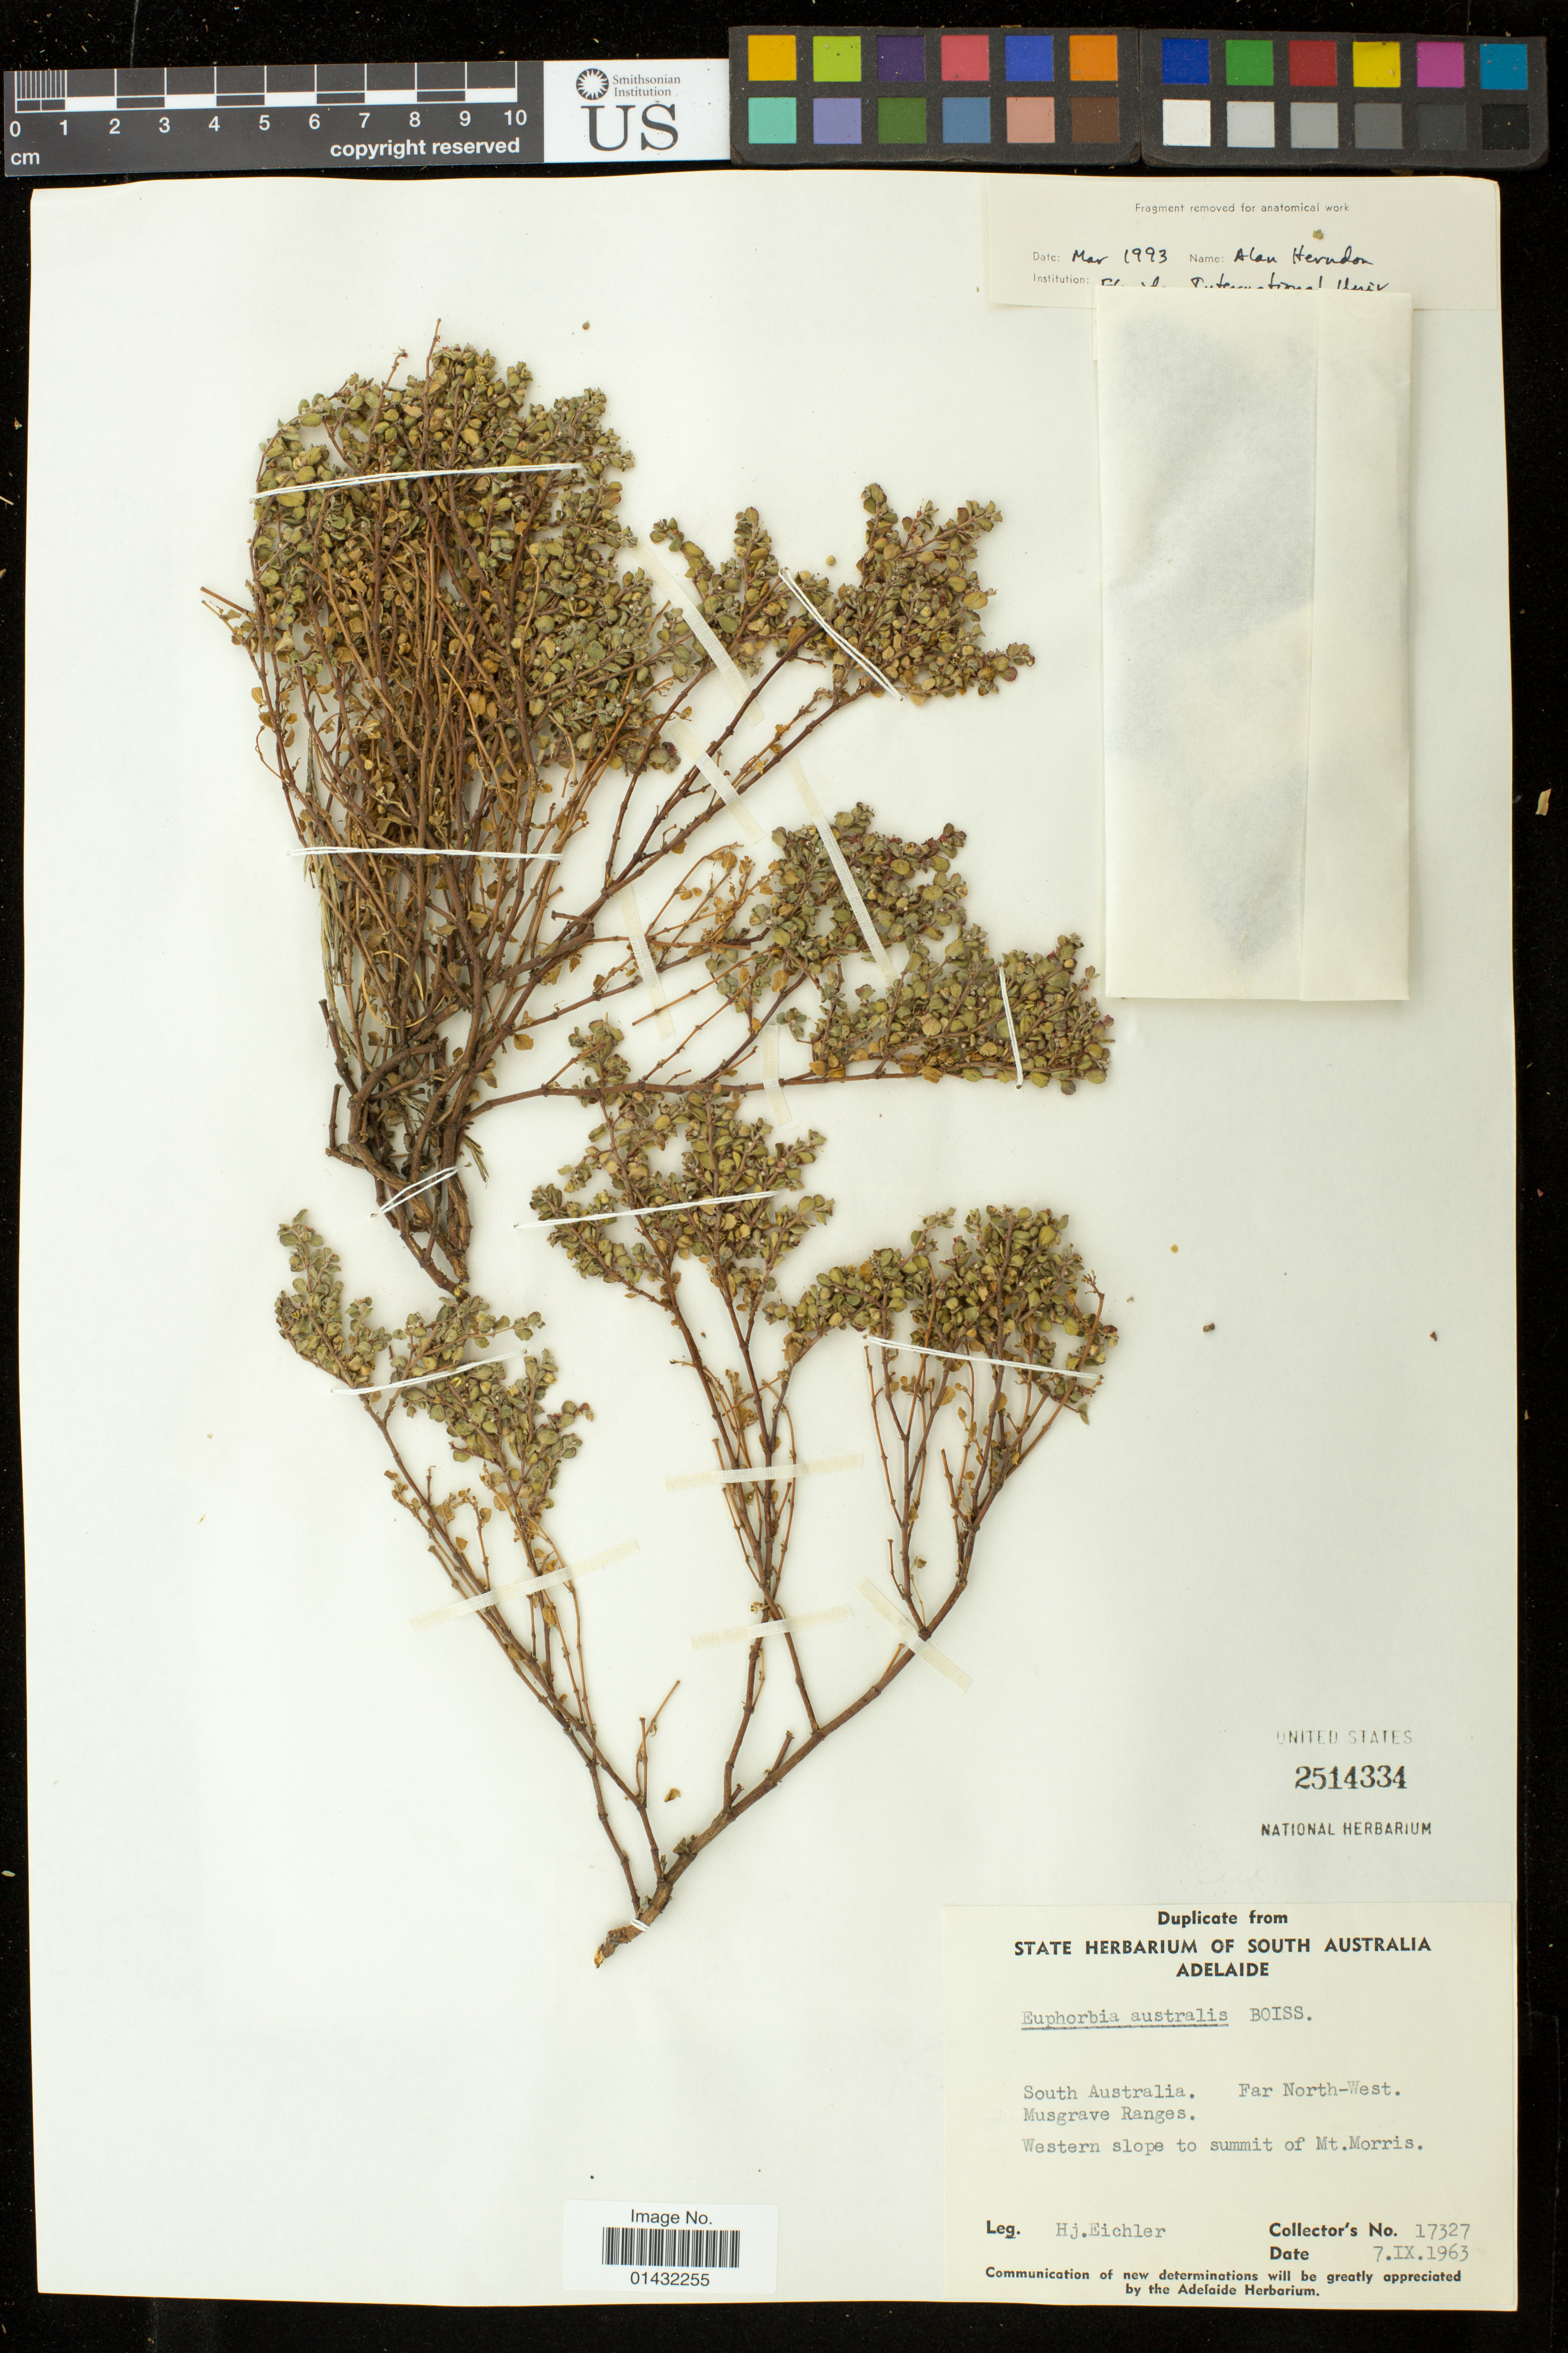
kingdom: Plantae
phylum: Tracheophyta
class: Magnoliopsida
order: Malpighiales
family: Euphorbiaceae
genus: Euphorbia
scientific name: Euphorbia australis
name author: Boiss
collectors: H. Eichler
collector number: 17327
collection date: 1963-09-07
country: Australia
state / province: South Australia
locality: Far North-West. Musgrave Ranges. Western slope to summit of Mt. Morris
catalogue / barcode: US 2514334